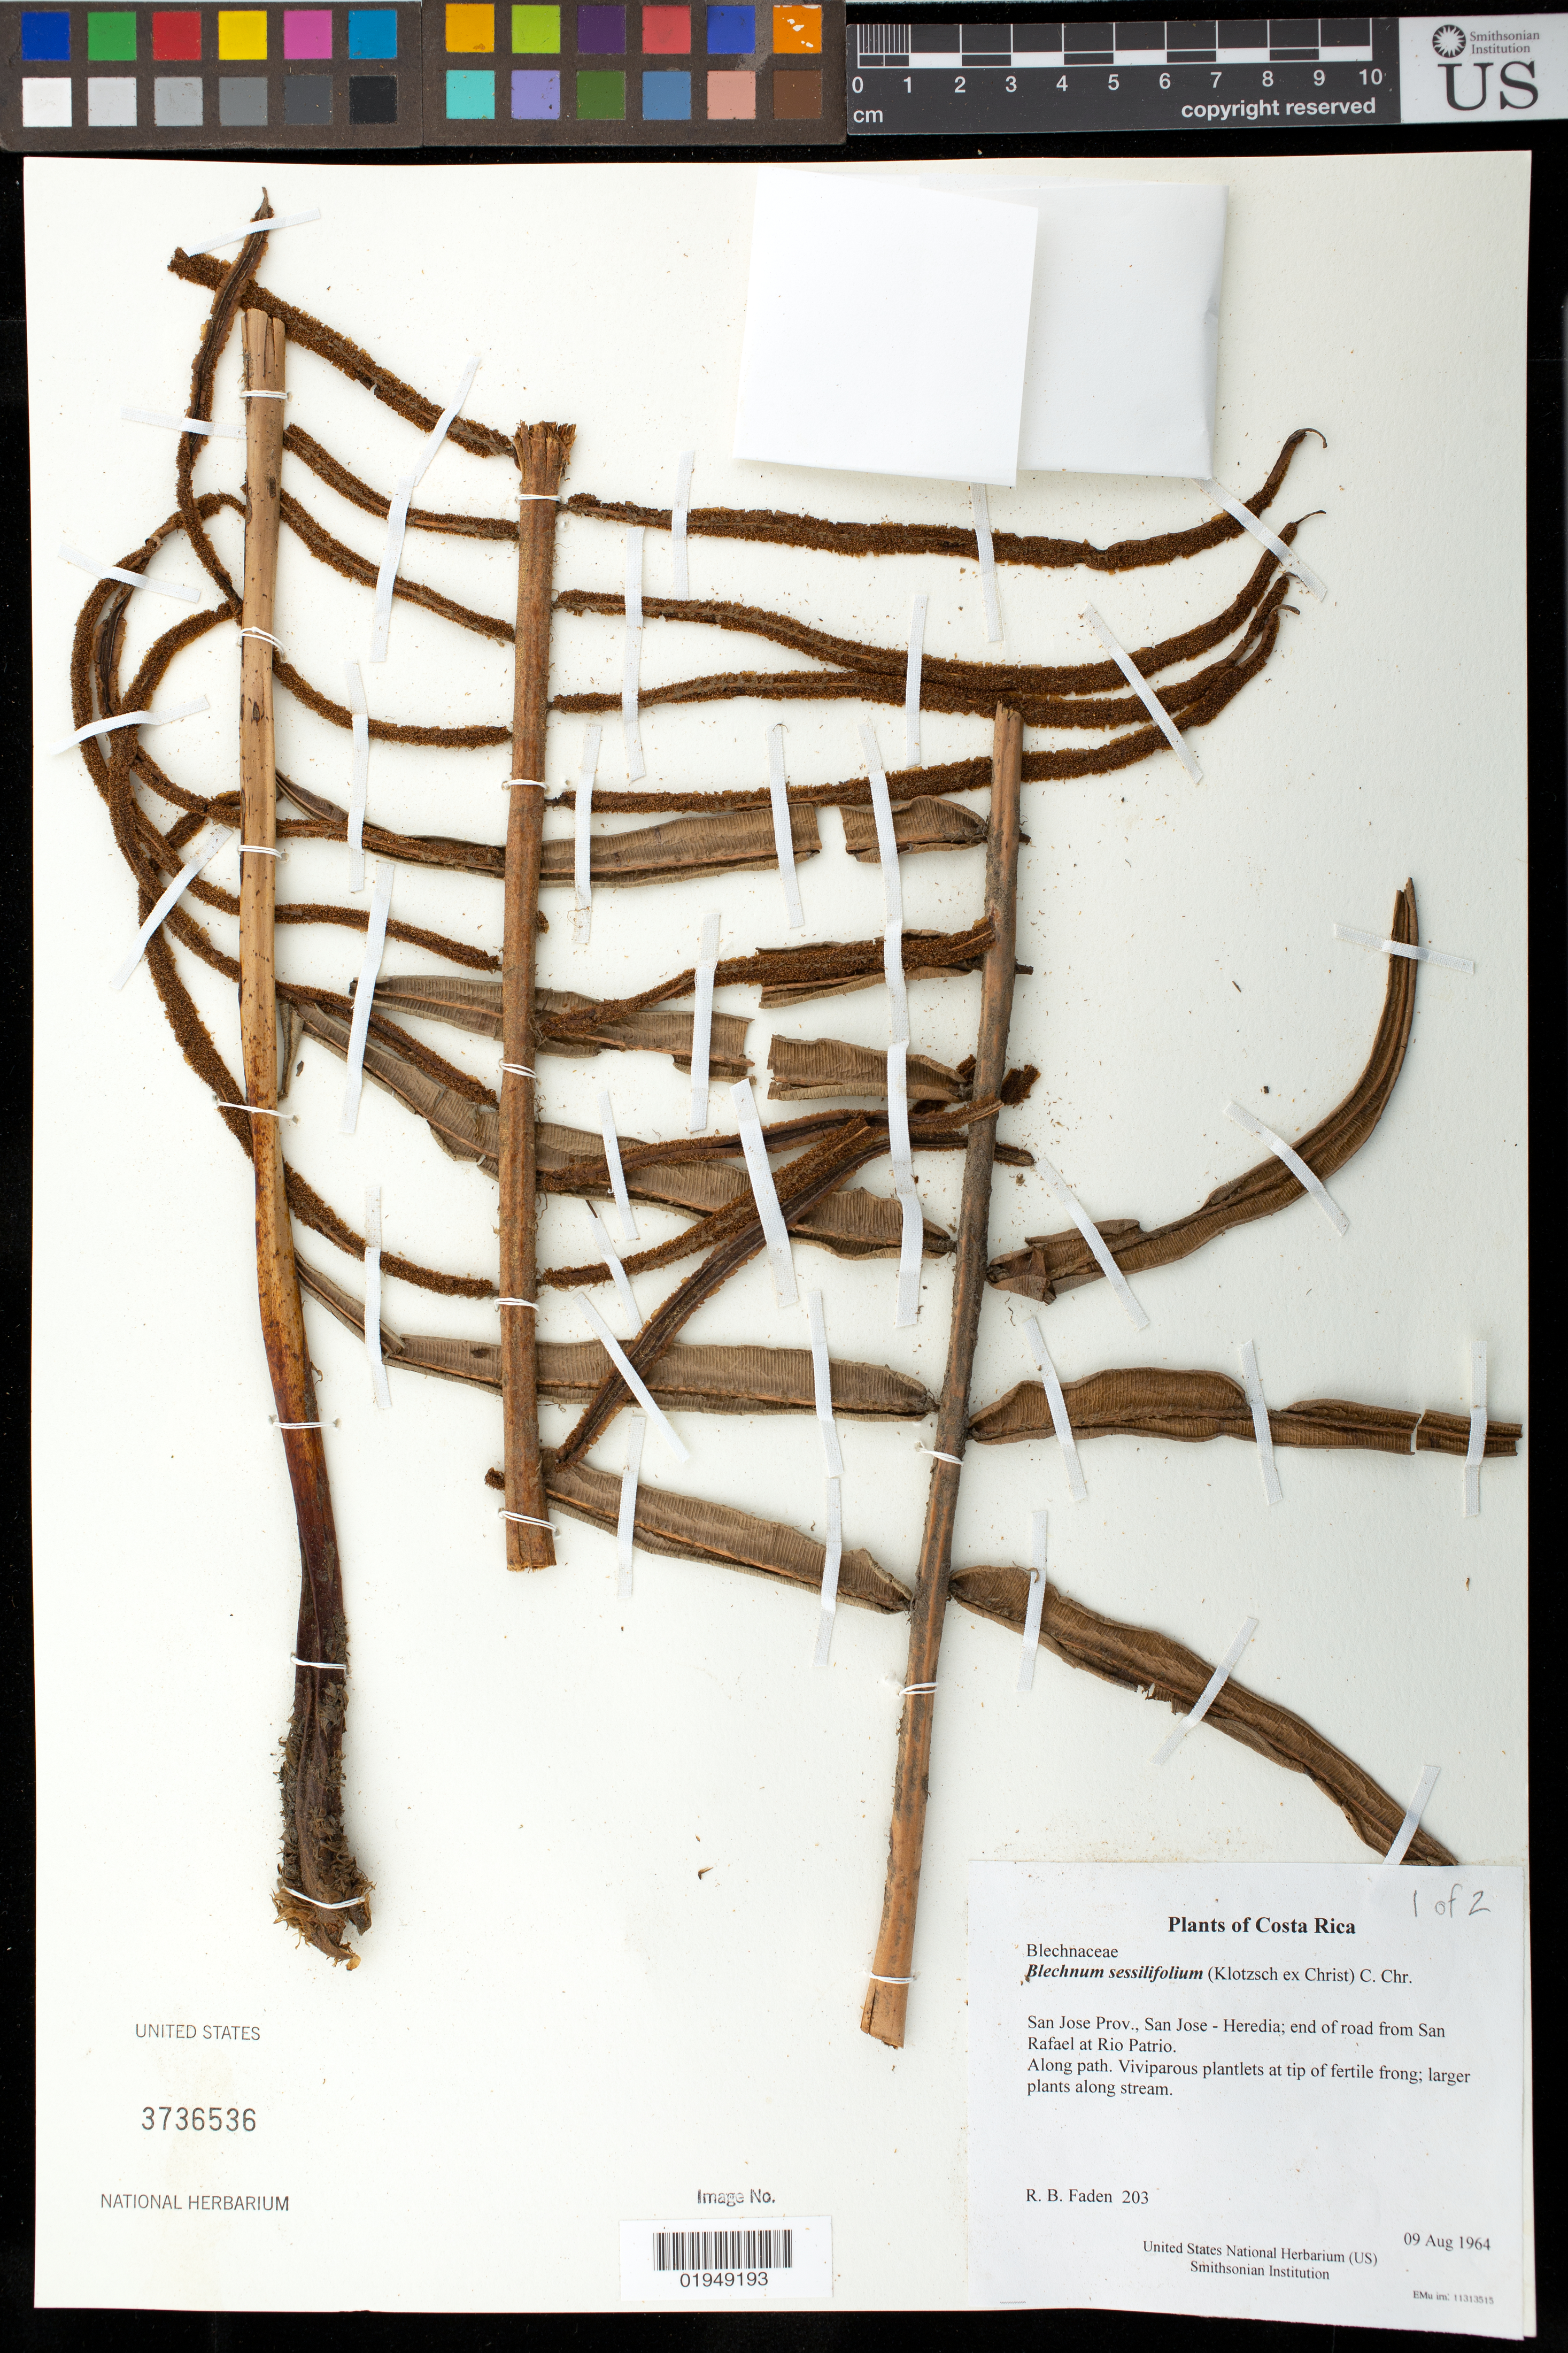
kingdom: Plantae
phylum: Tracheophyta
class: Polypodiopsida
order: Polypodiales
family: Blechnaceae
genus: Blechnum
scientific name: Blechnum sessilifolium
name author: (Klotzsch ex Christ) C. Chr.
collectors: R. B. Faden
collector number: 203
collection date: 1964-08-09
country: Costa Rica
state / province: San Jose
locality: San Jose - Heredia; end of road from San Rafael at Rio Patrio.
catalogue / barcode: US 3736536